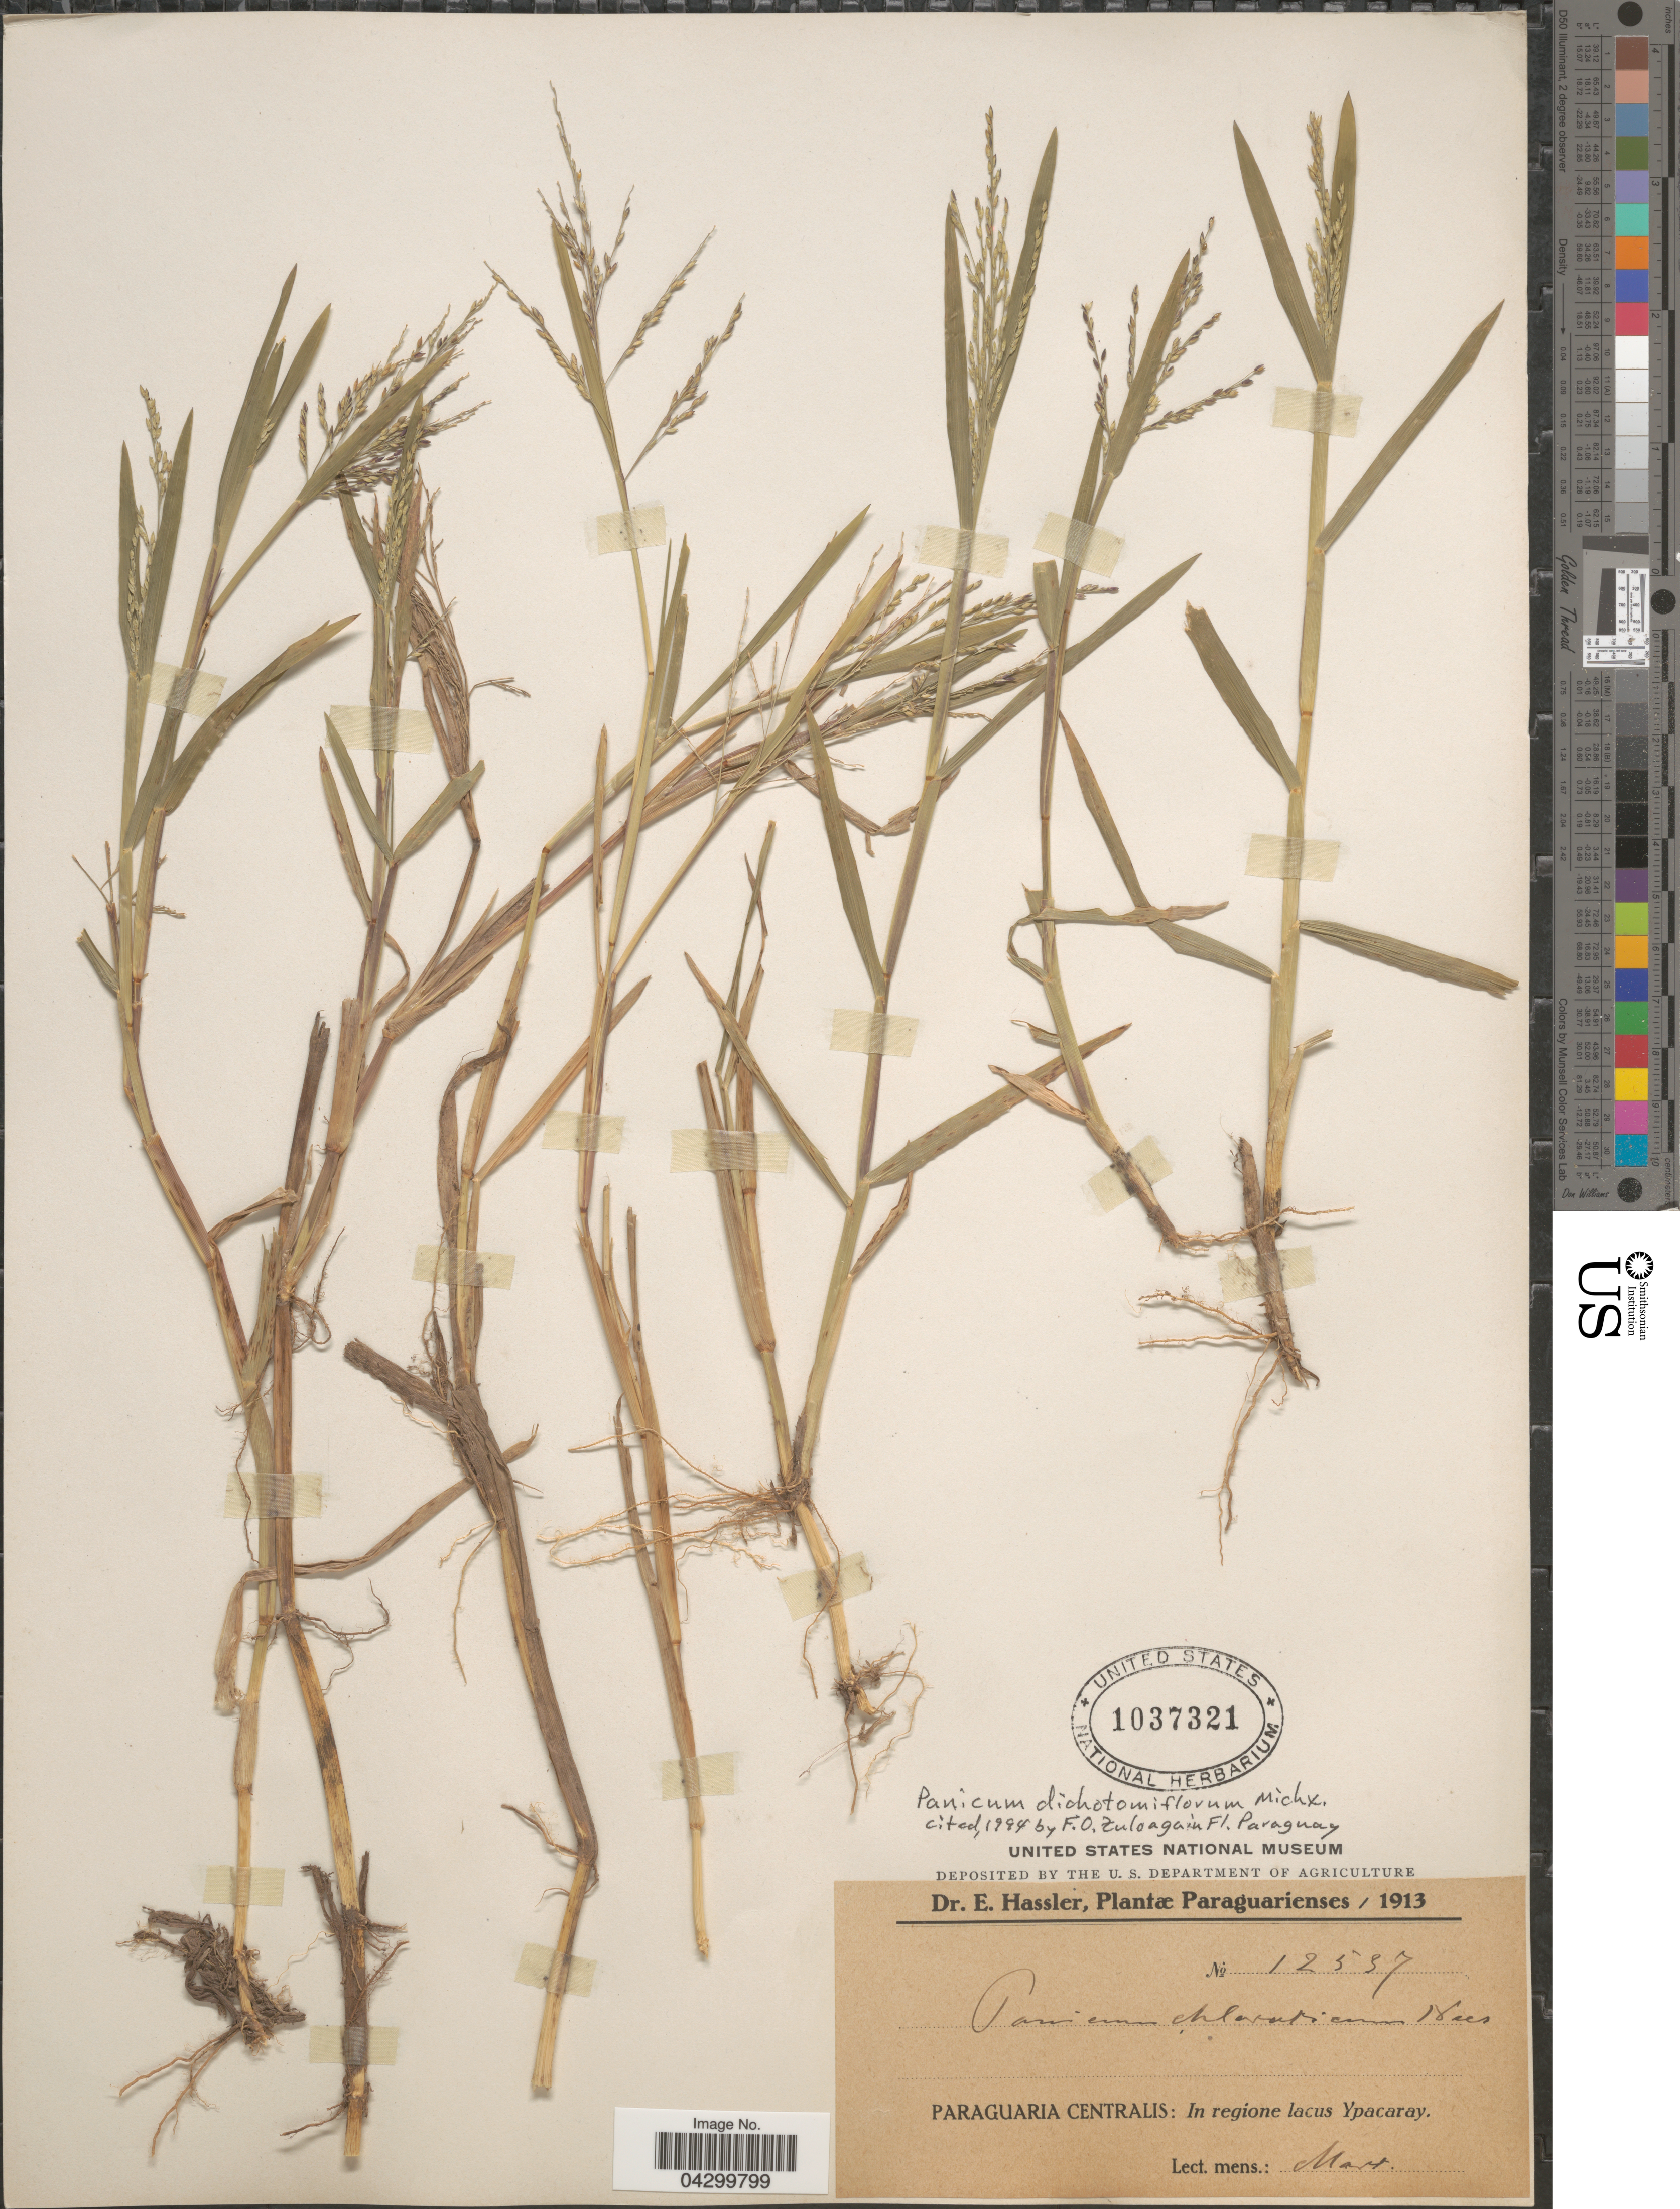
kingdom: Plantae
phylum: Tracheophyta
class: Liliopsida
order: Poales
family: Poaceae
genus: Panicum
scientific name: Panicum dichotomiflorum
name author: Michx.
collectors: E. Hassler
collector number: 12537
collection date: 1913-03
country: Paraguay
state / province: Paraguari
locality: Paraguaria Centralis: In regione lacus Ypacaray.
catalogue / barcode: US 1037321